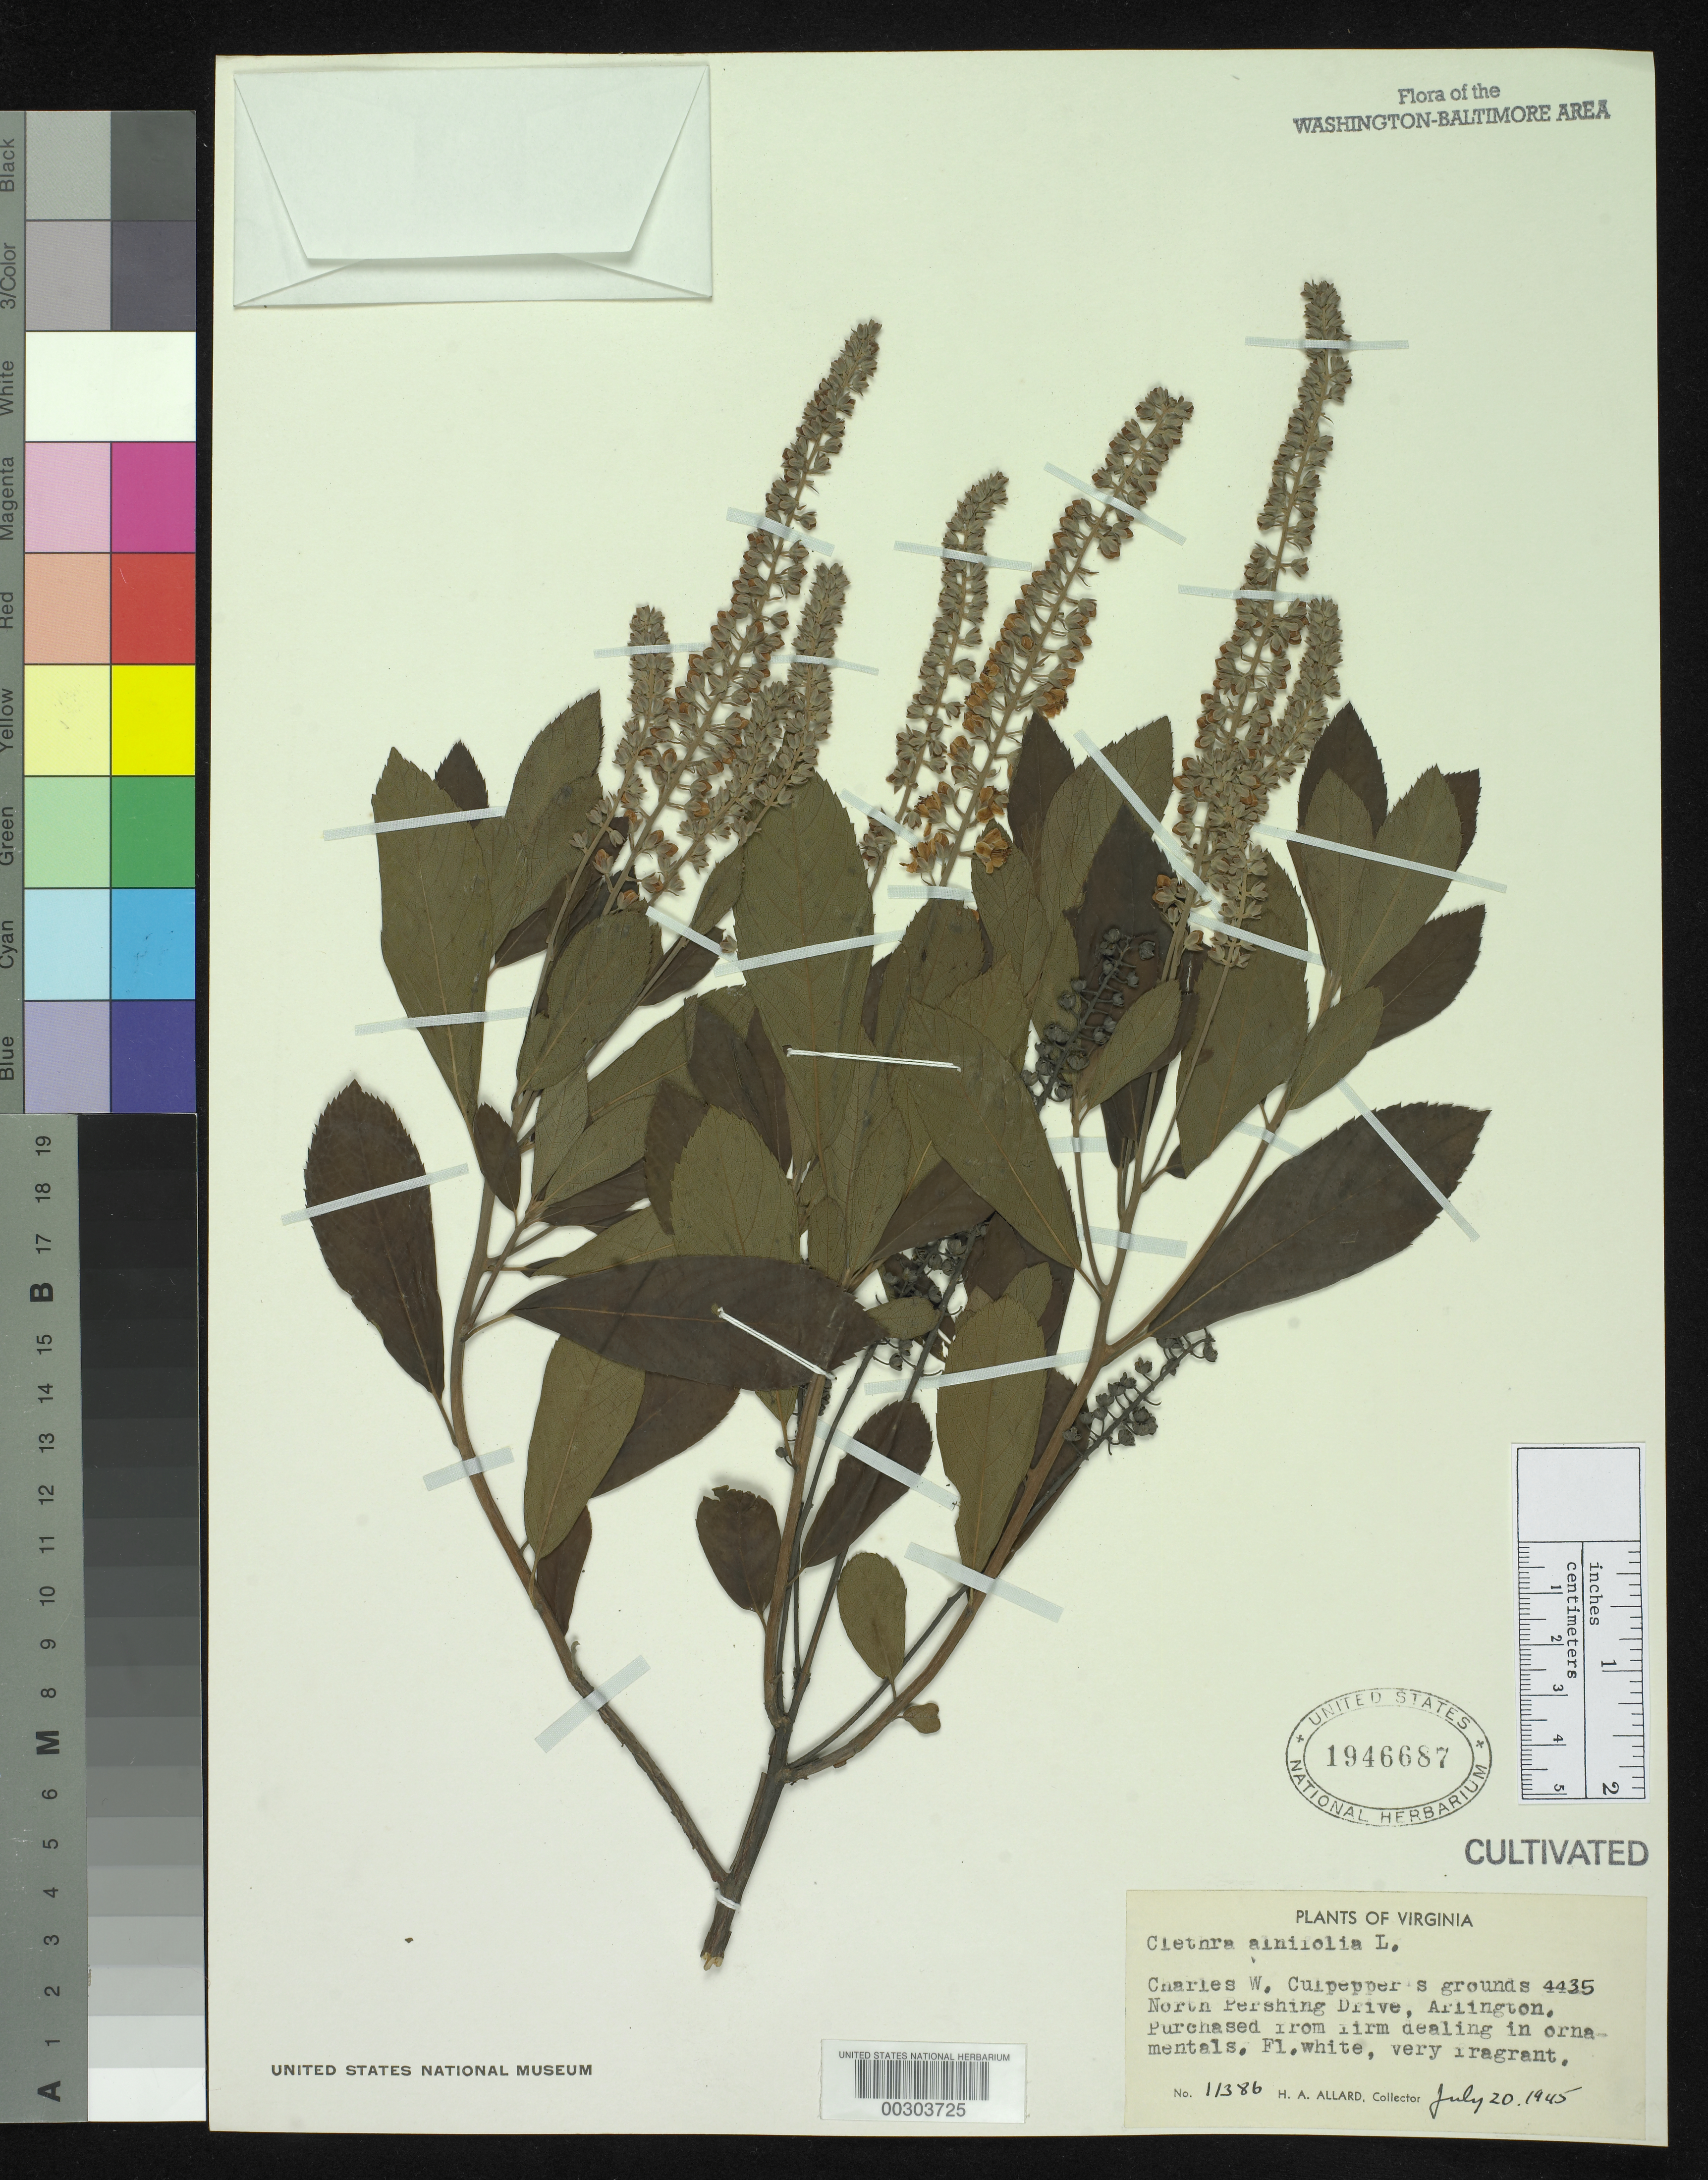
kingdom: Plantae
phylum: Tracheophyta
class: Magnoliopsida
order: Ericales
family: Clethraceae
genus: Clethra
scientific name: Clethra alnifolia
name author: L.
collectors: H. A. Allard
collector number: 11386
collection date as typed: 20 Jul 1945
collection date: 1945-07-20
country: United States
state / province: Virginia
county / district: Arlington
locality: Arlington, 4435 N Pershing Dr, C.W. Culpepper's grounds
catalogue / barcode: US 1946687